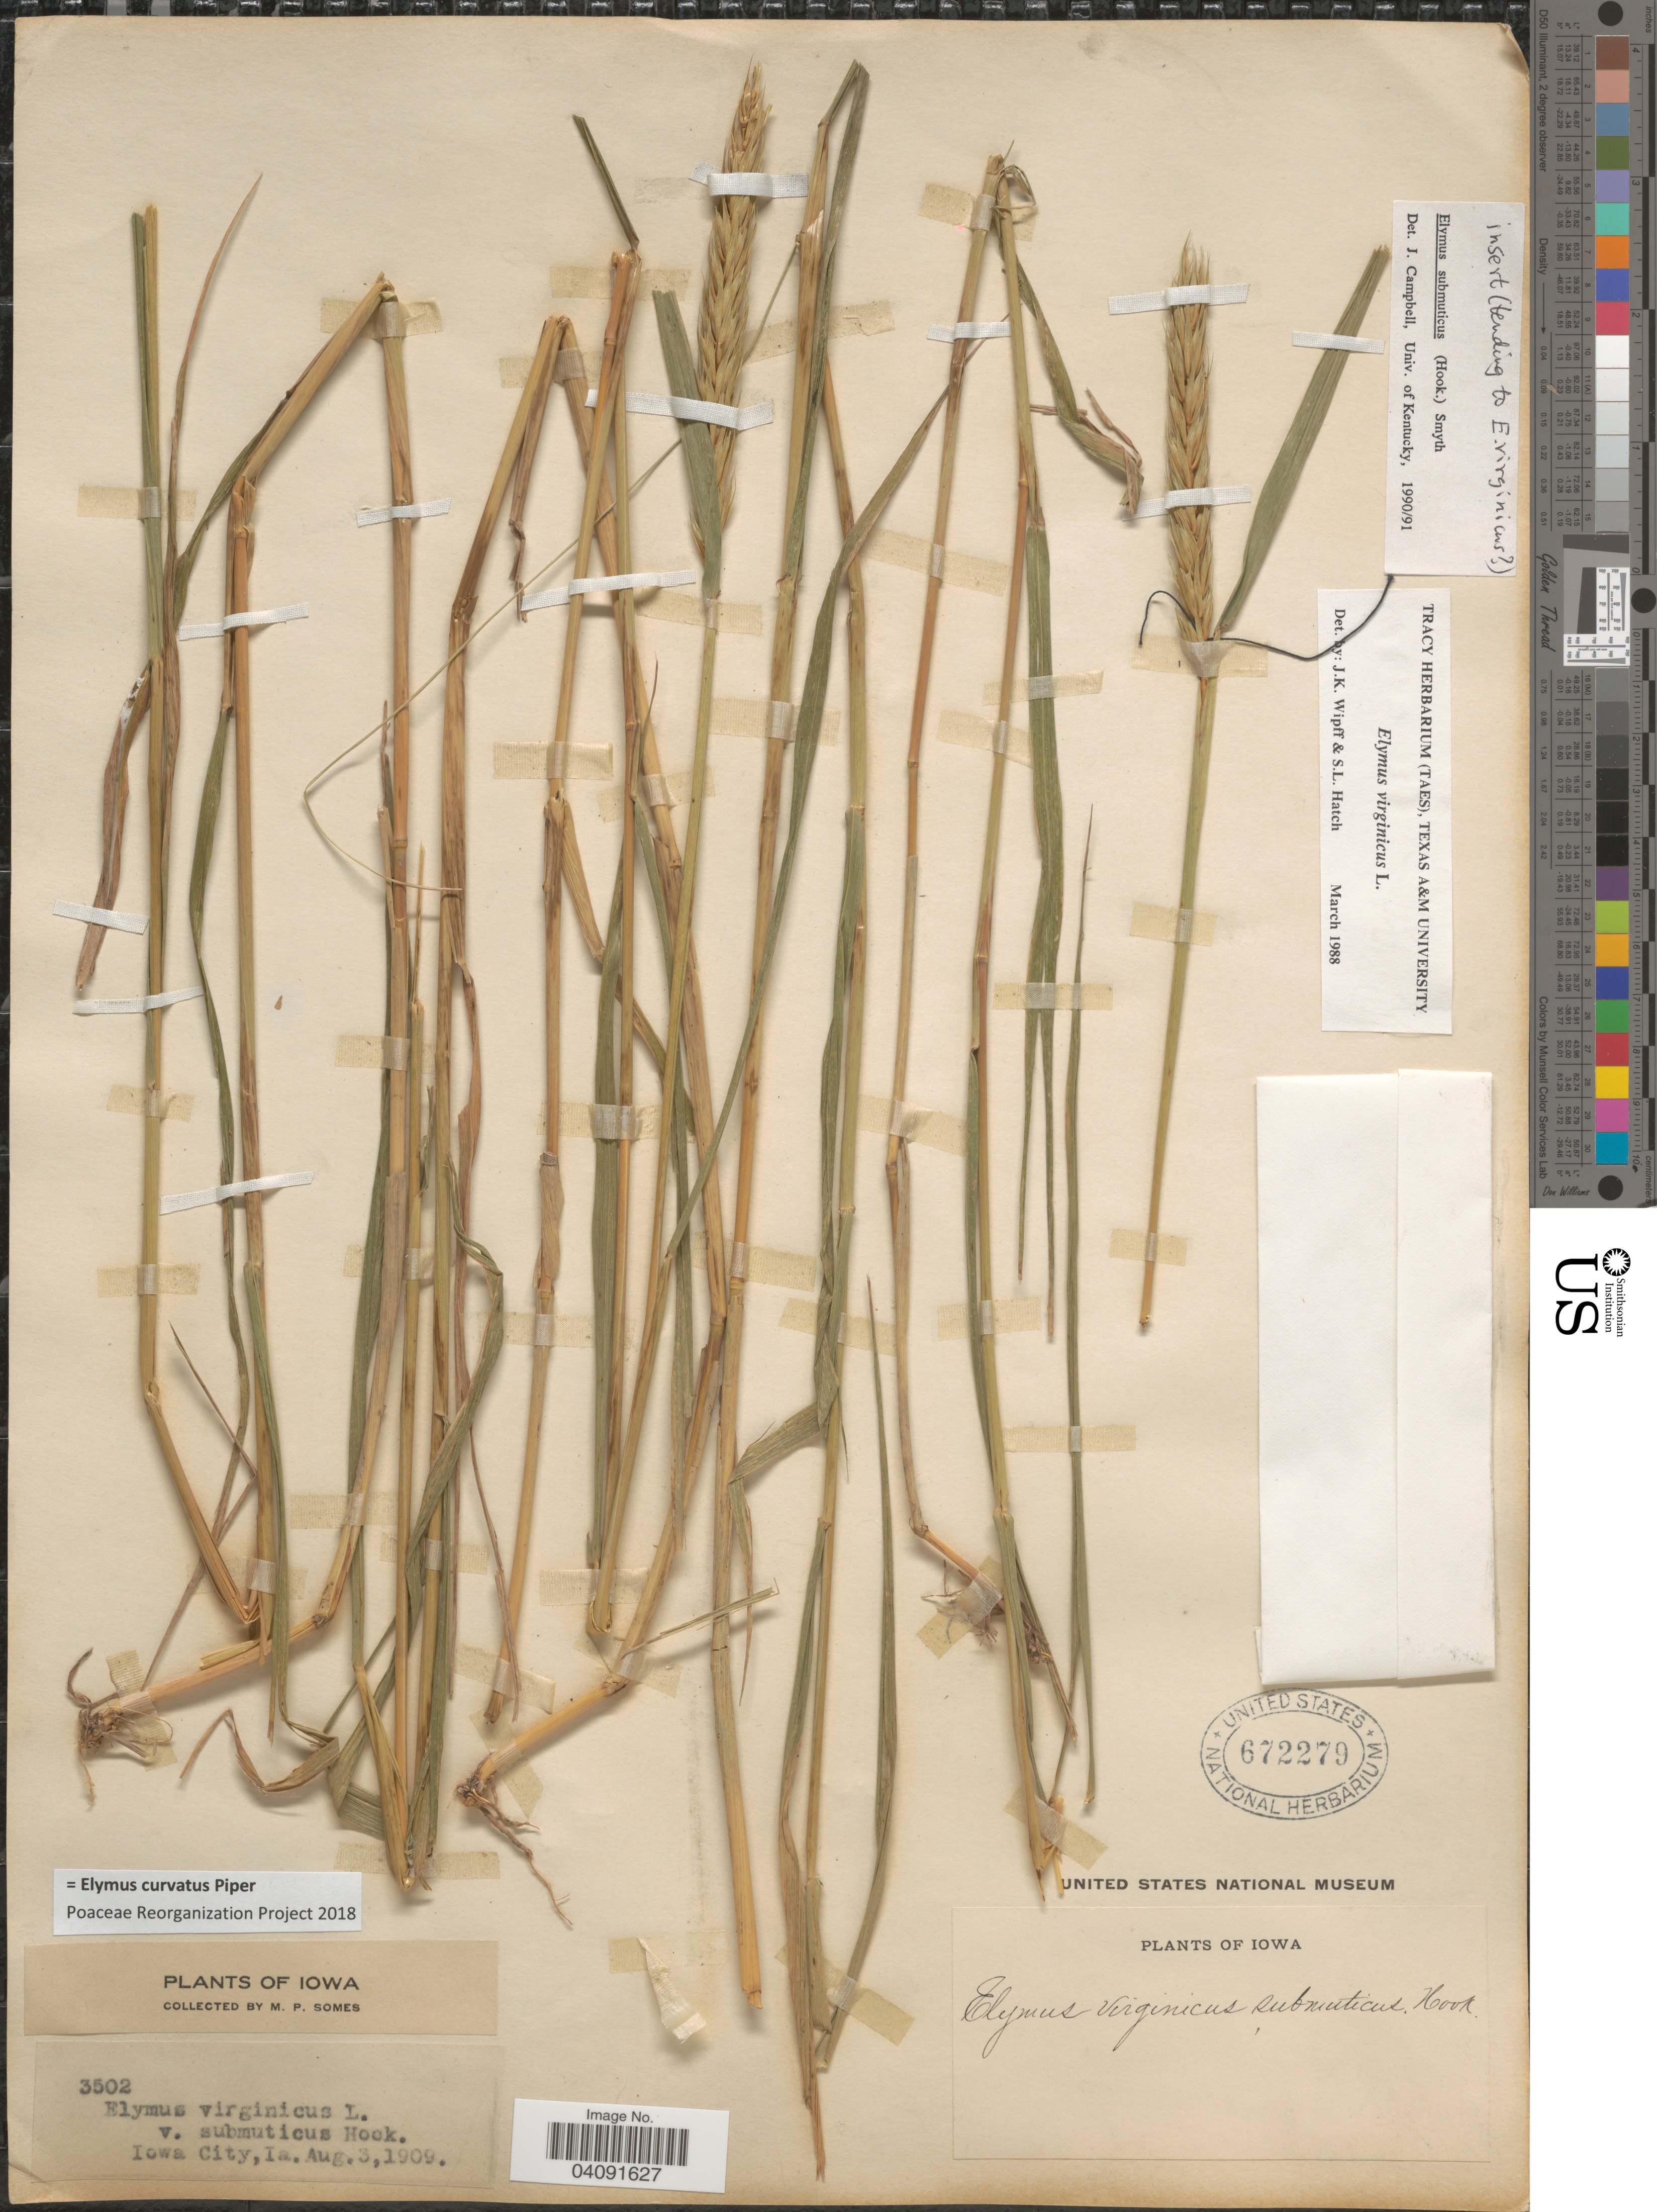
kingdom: Plantae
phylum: Tracheophyta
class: Liliopsida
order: Poales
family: Poaceae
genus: Elymus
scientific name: Elymus donianus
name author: (F.B. White) Á. Löve & D. Löve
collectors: M. Somes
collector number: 3502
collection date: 1909-08-03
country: United States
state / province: Iowa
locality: Iowa City.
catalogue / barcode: US 672279